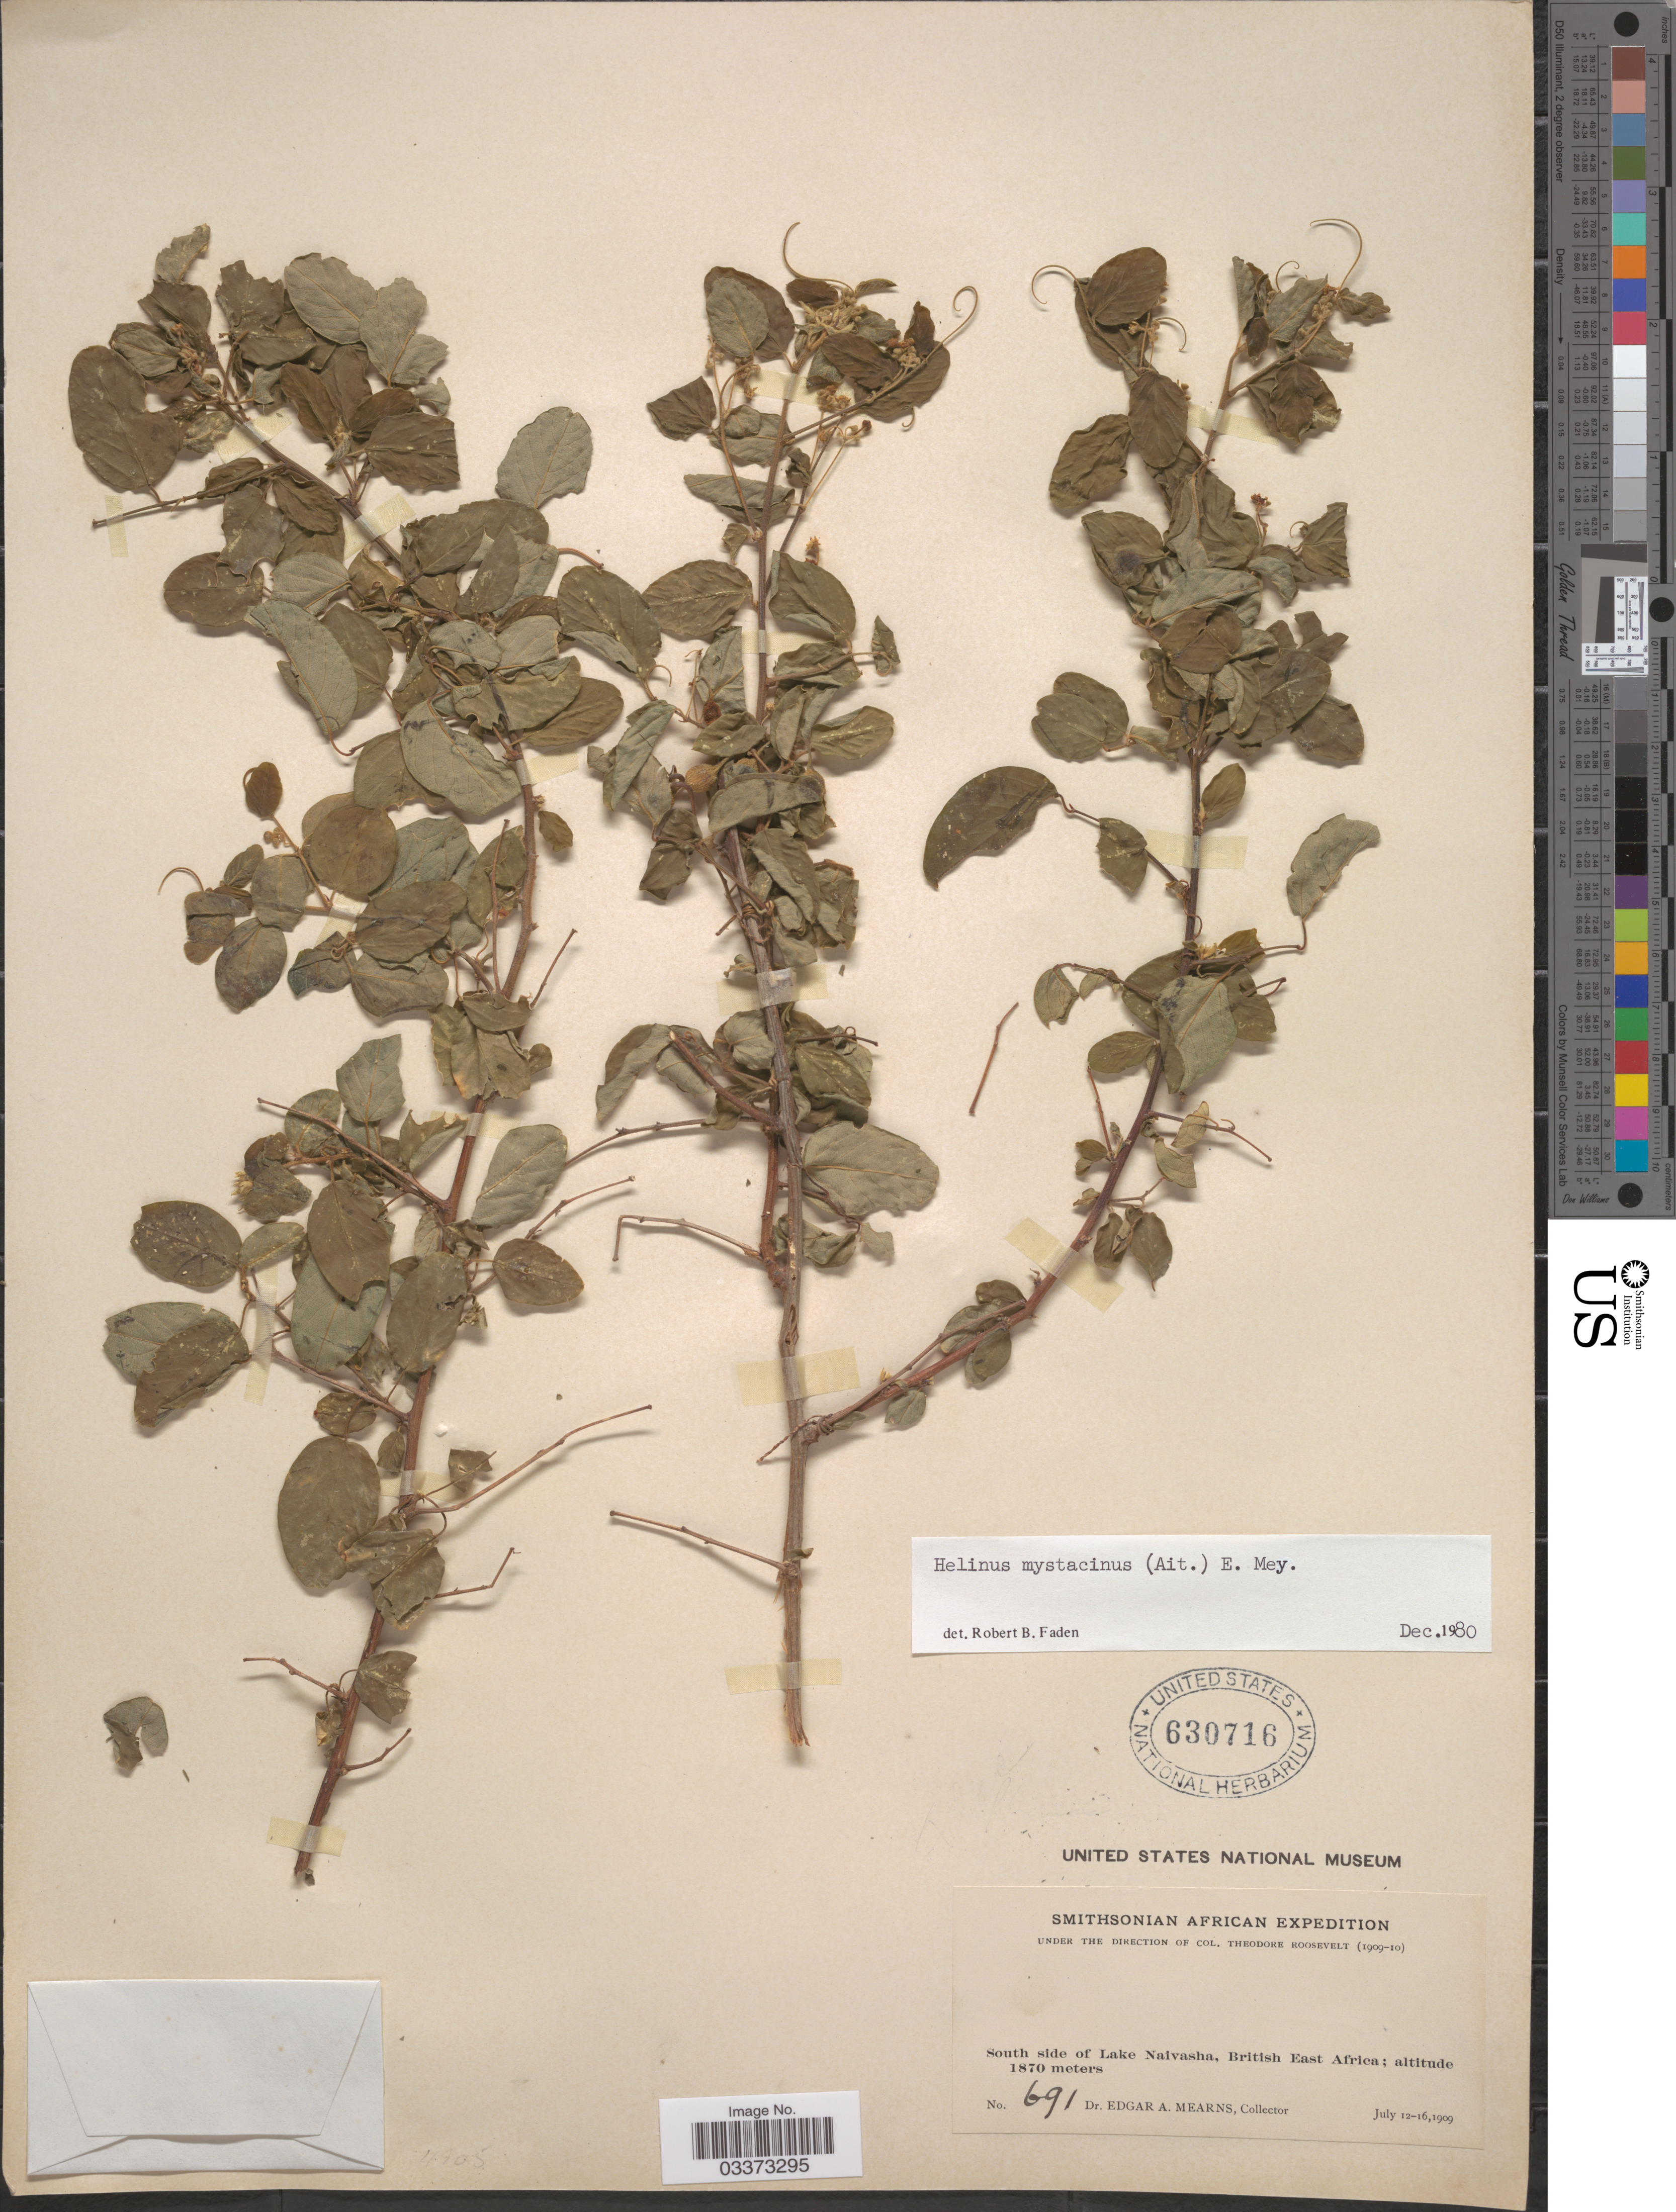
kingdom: Plantae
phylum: Tracheophyta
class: Magnoliopsida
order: Rosales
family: Rhamnaceae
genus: Helinus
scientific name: Helinus mystacinus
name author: (Aiton) E. Mey. ex Steud.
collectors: E. A. Mearns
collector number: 691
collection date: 1909-07-12/1909-07-16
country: Kenya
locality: South side of Lake Naivasha, British East Africa.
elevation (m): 1870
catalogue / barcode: US 630716